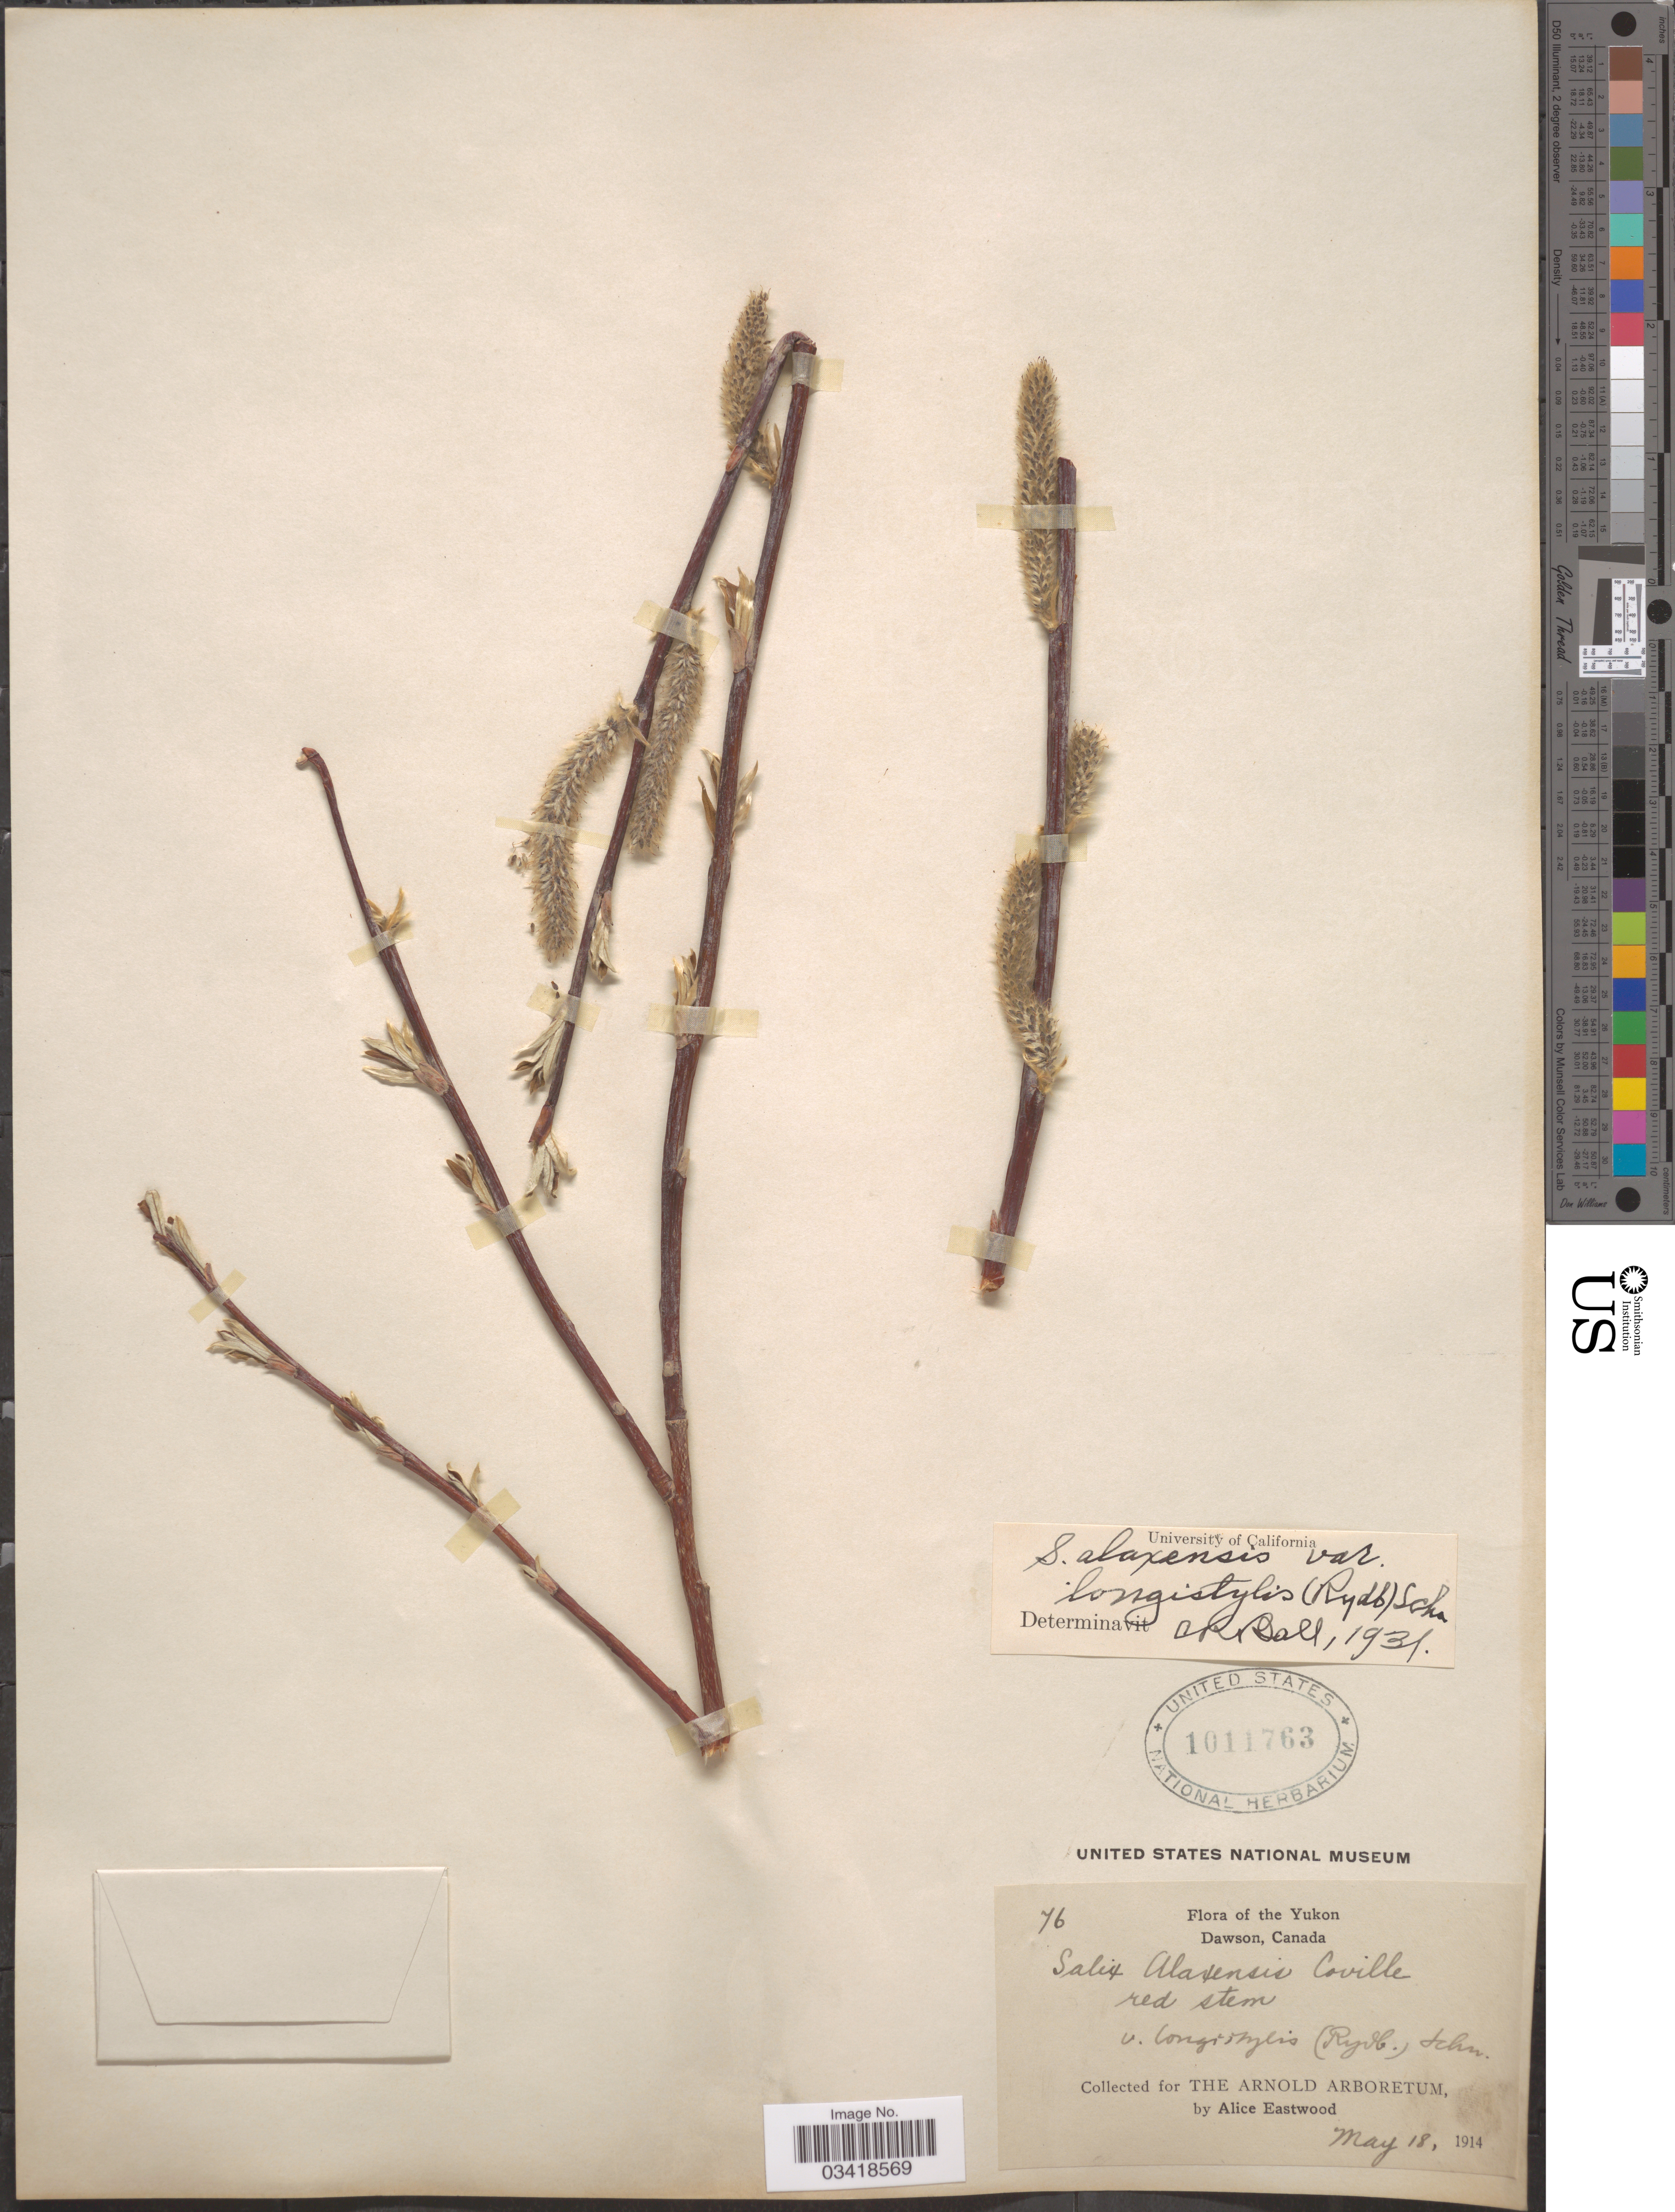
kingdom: Plantae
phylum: Tracheophyta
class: Magnoliopsida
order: Malpighiales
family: Salicaceae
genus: Salix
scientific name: Salix alaxensis var. longistylis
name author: (Rydb.) C.K. Schneid.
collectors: A. Eastwood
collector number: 76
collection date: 1914-05-18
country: Canada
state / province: Yukon Territory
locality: The Yukon. Dawson.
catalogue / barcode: US 1011763